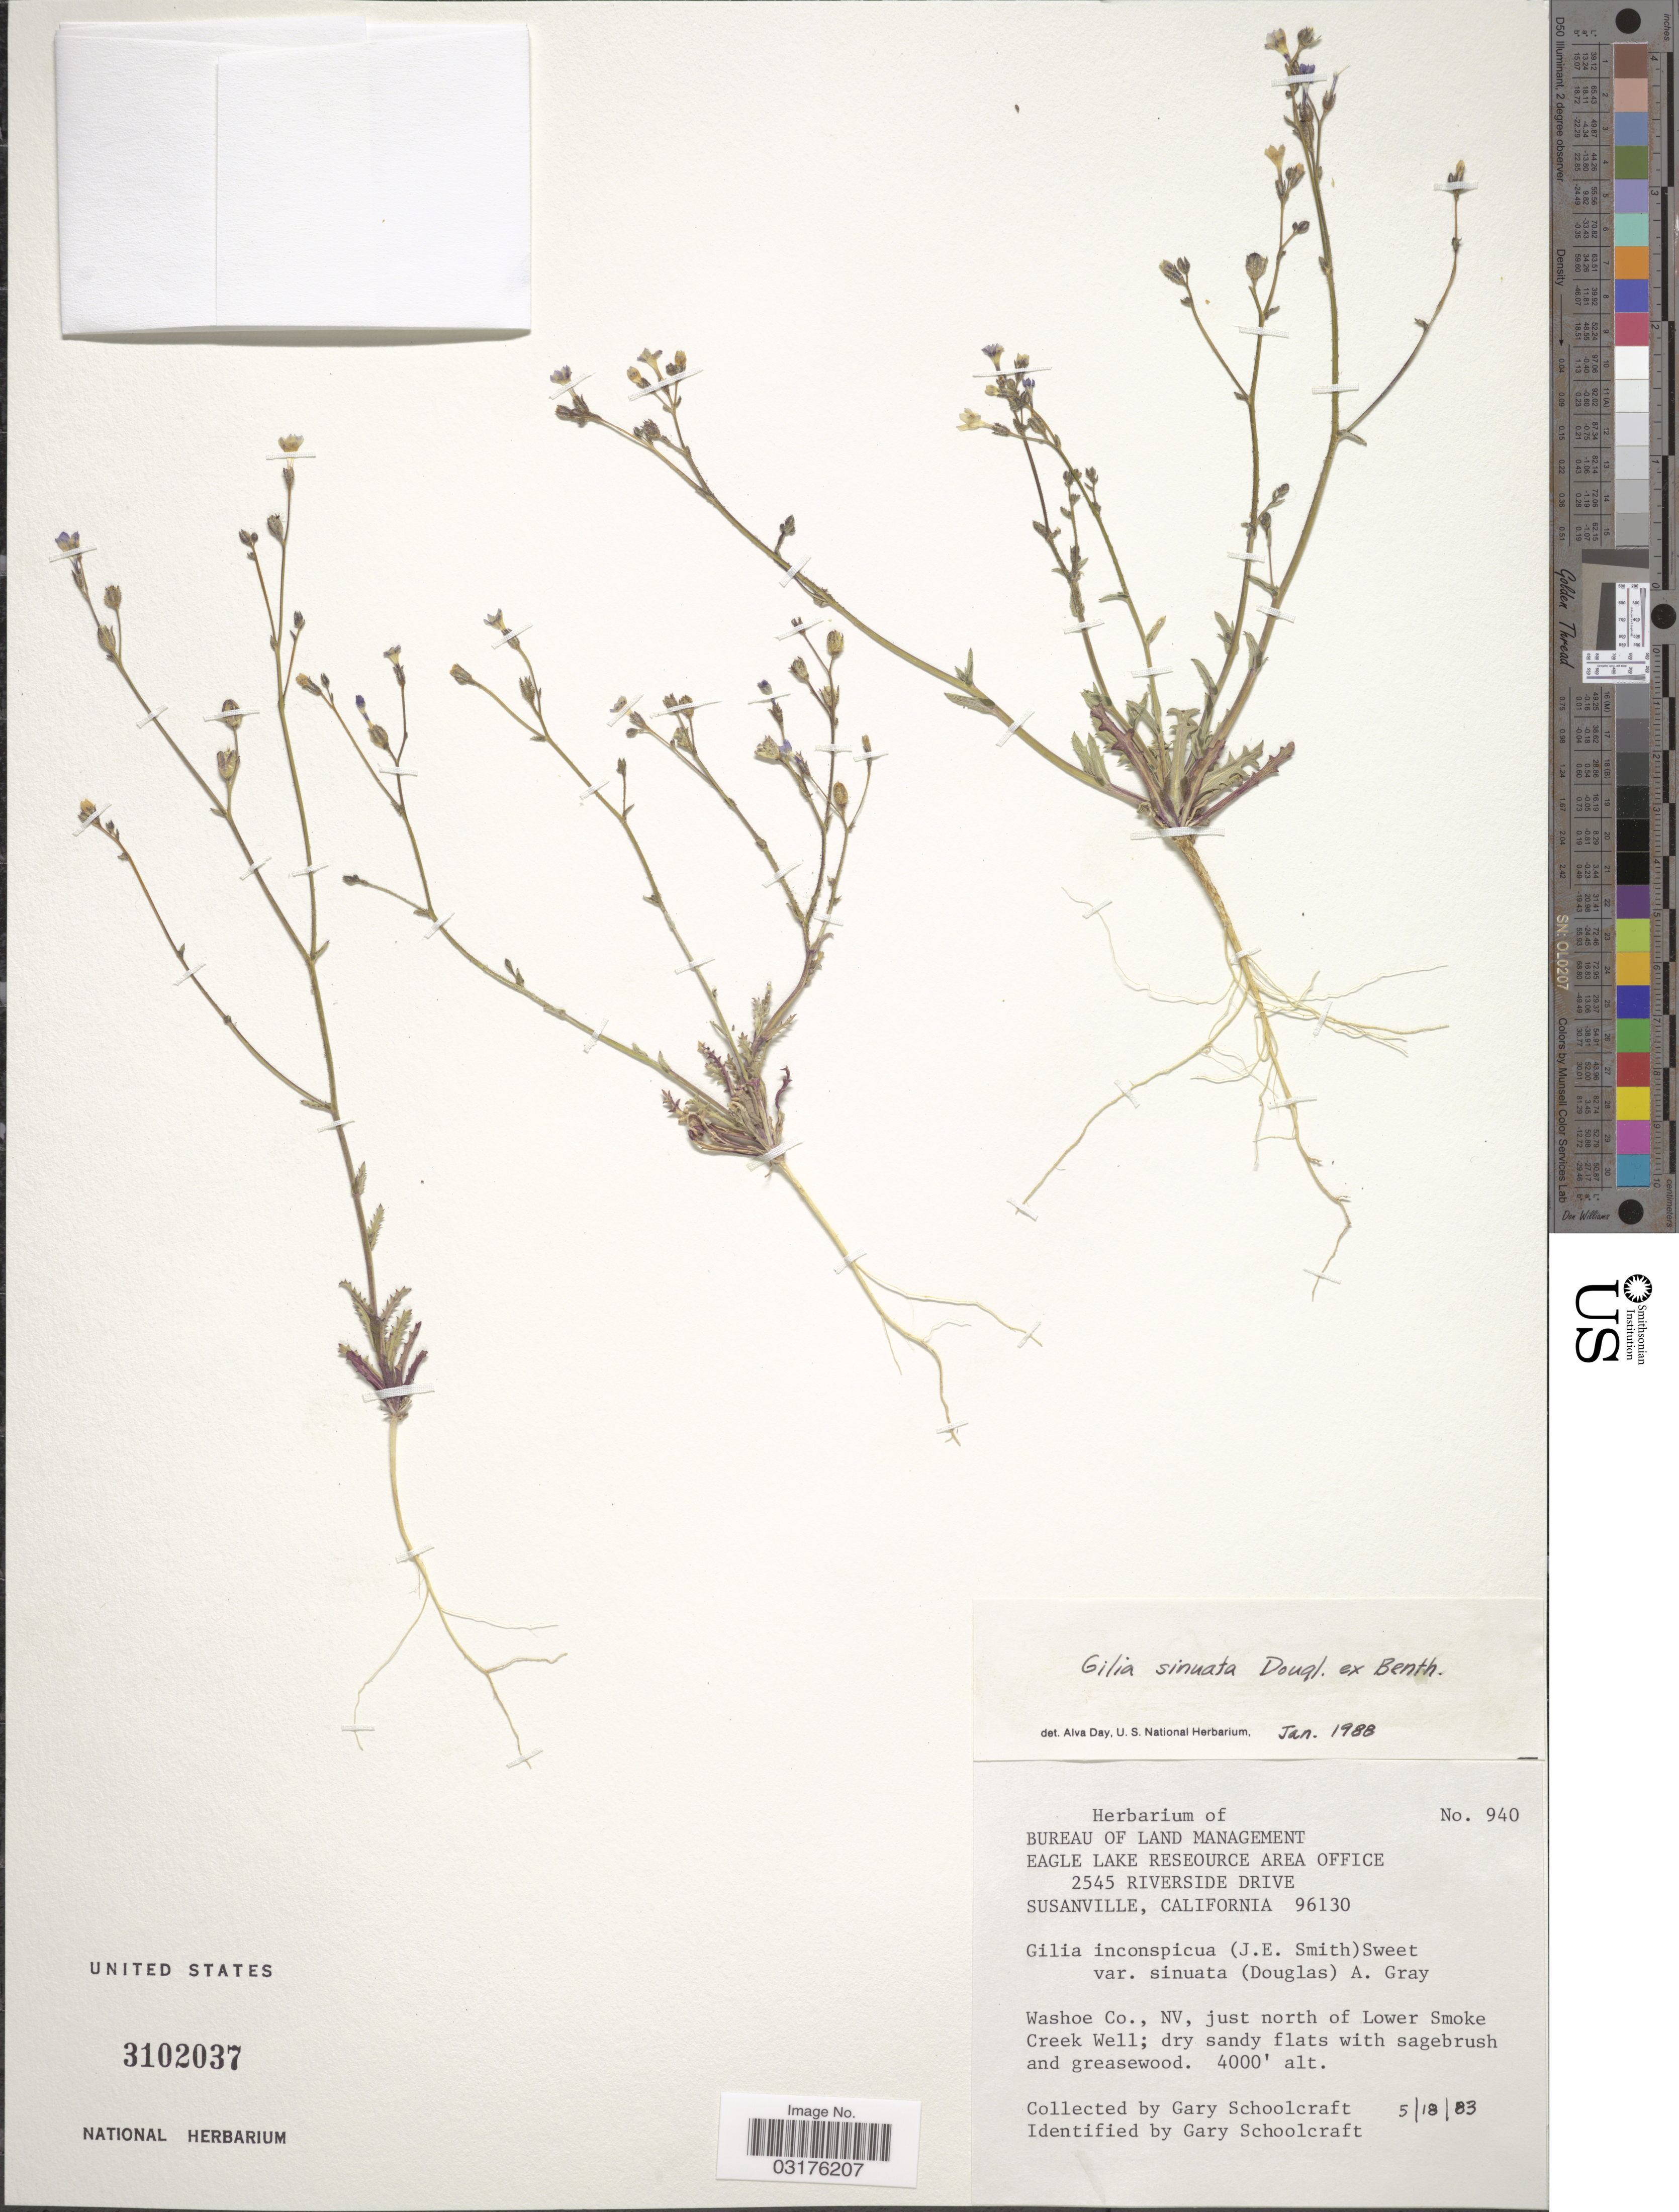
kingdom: Plantae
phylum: Tracheophyta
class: Magnoliopsida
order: Ericales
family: Polemoniaceae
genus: Gilia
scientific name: Gilia sinuata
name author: Douglas ex Benth.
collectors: Schoolcraft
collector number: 940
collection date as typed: Transcribed d/m/y: 18/5/83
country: United States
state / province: Nevada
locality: Washoe Co., NV, just north of Lower Smoke Creek Well.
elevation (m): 1219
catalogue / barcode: US 3102037